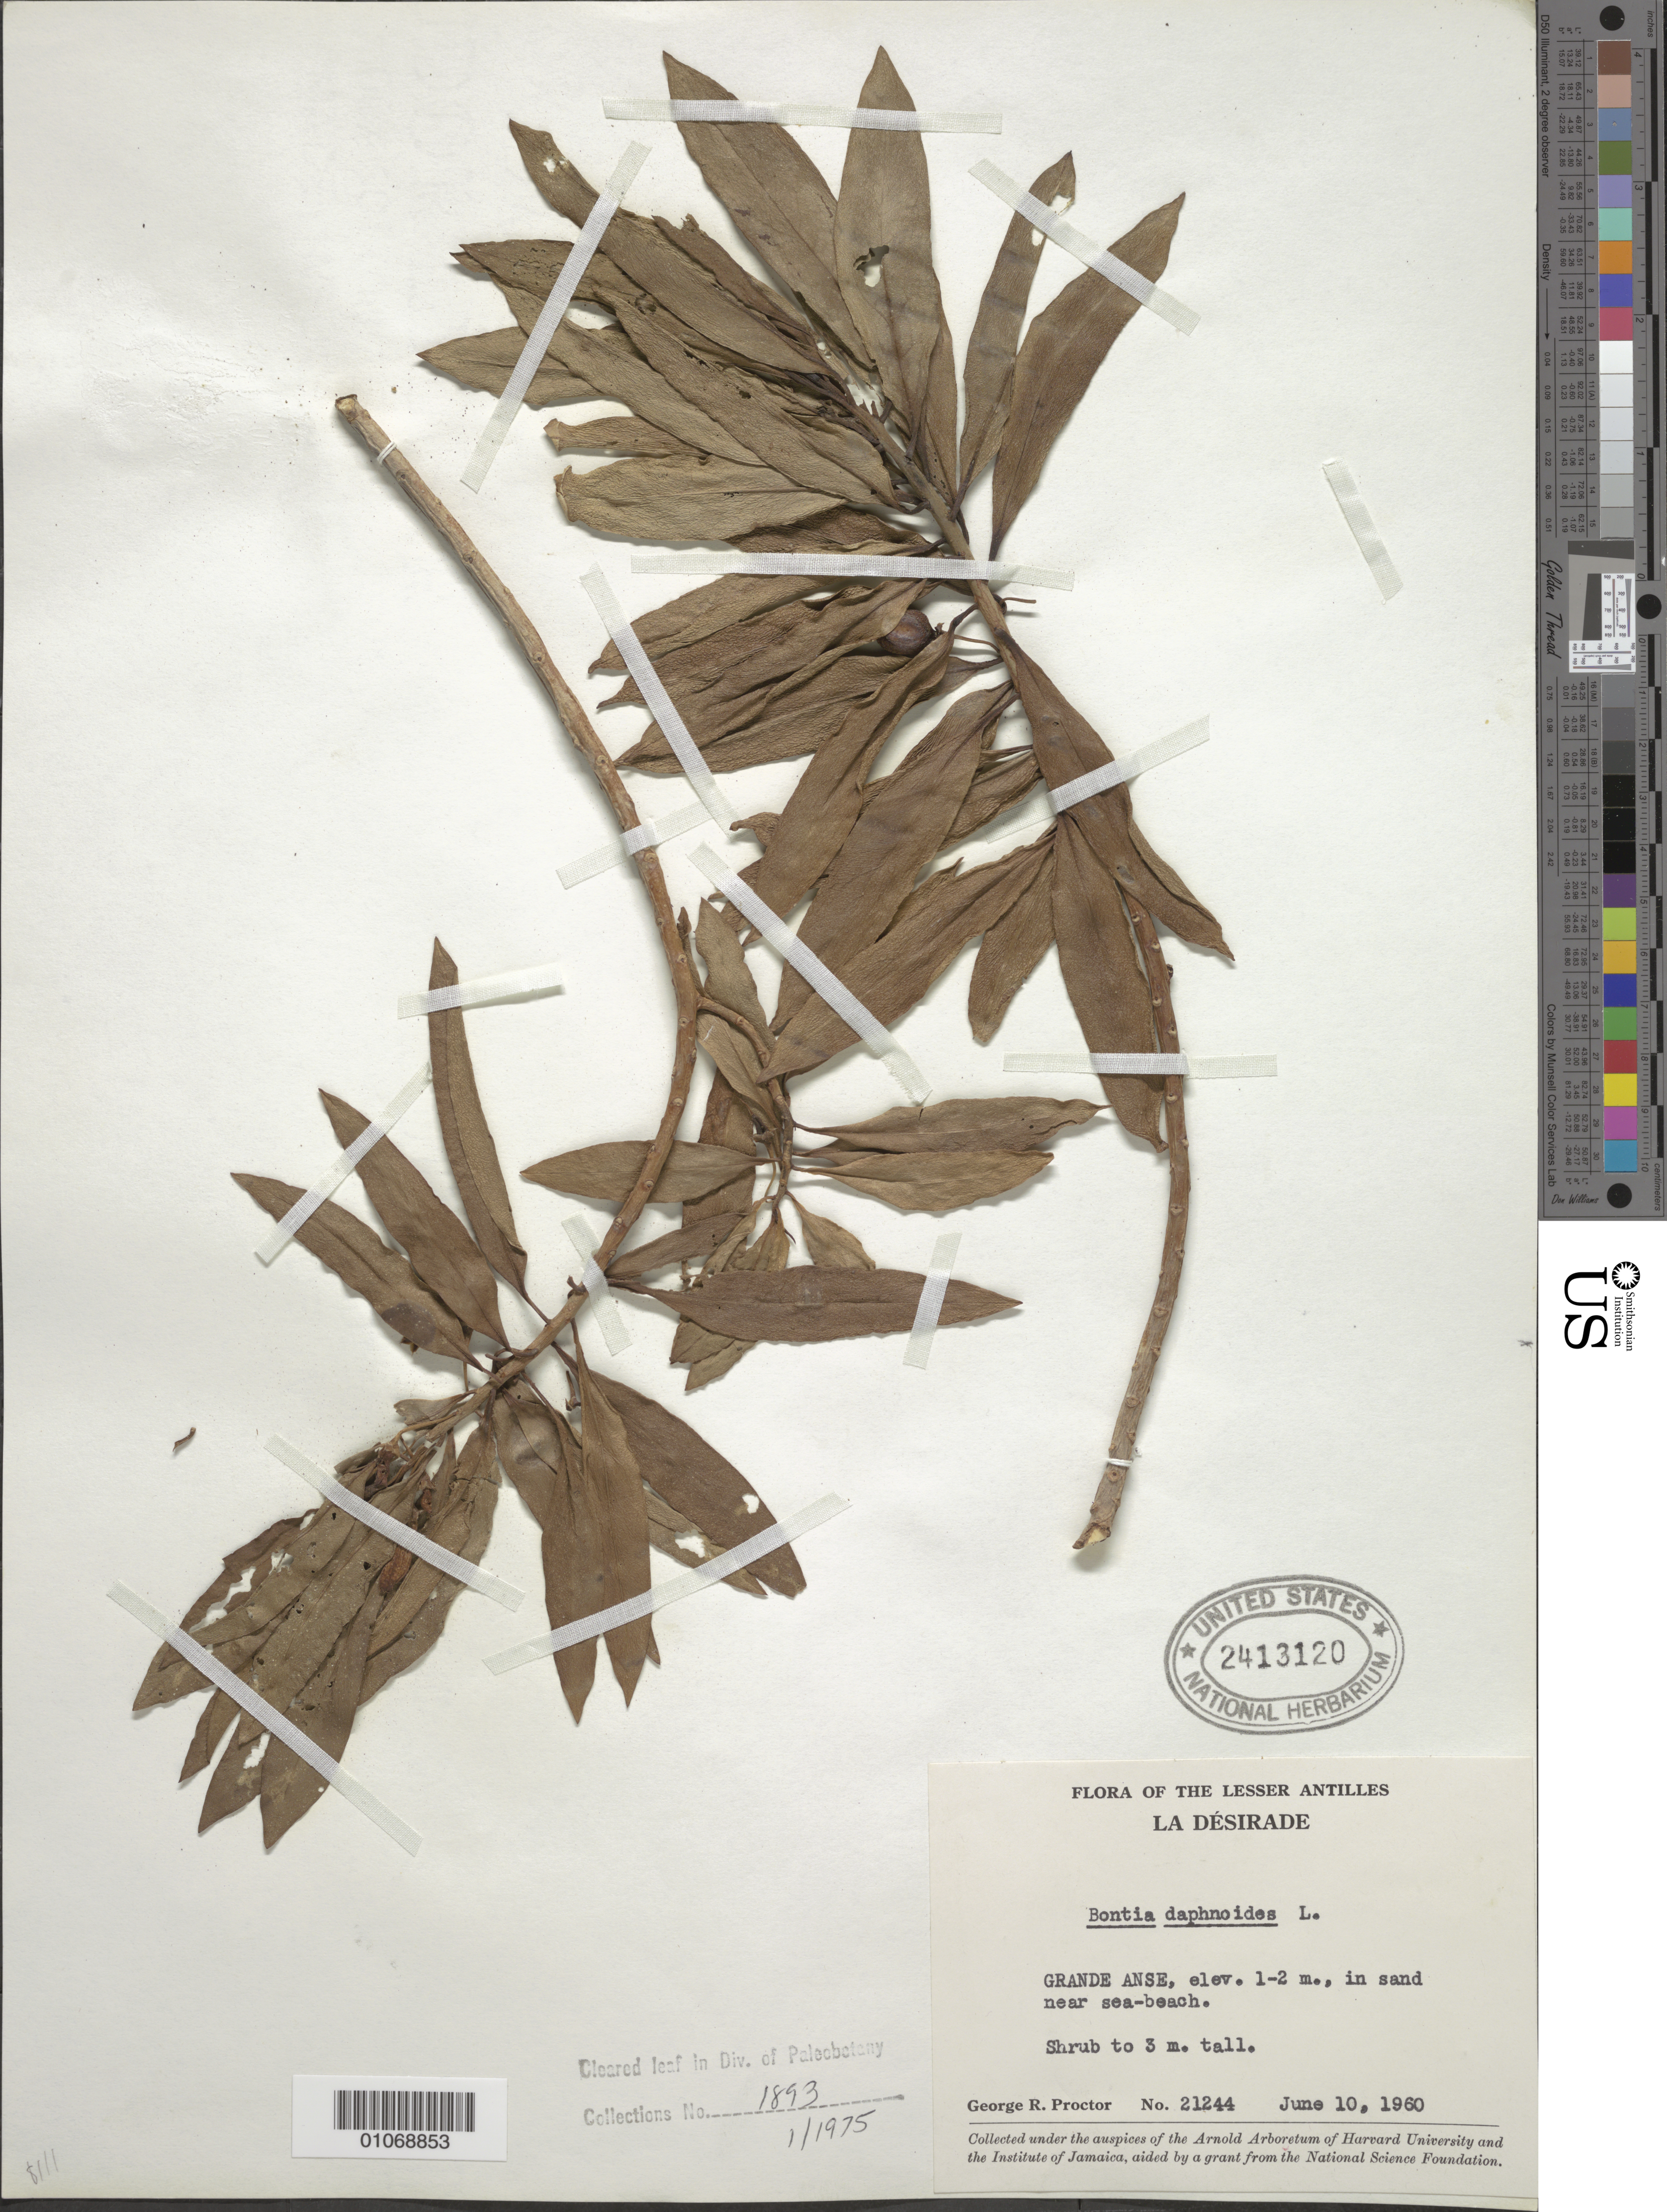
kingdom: Plantae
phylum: Tracheophyta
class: Magnoliopsida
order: Lamiales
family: Scrophulariaceae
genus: Bontia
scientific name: Bontia daphnoides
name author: L.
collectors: G. R. Proctor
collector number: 21244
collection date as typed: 10 Jun 1960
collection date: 1960-06-10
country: Guadeloupe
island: La Désirade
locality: Grande Anse, in sand near sea-beach.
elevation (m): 1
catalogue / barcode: US 2413120